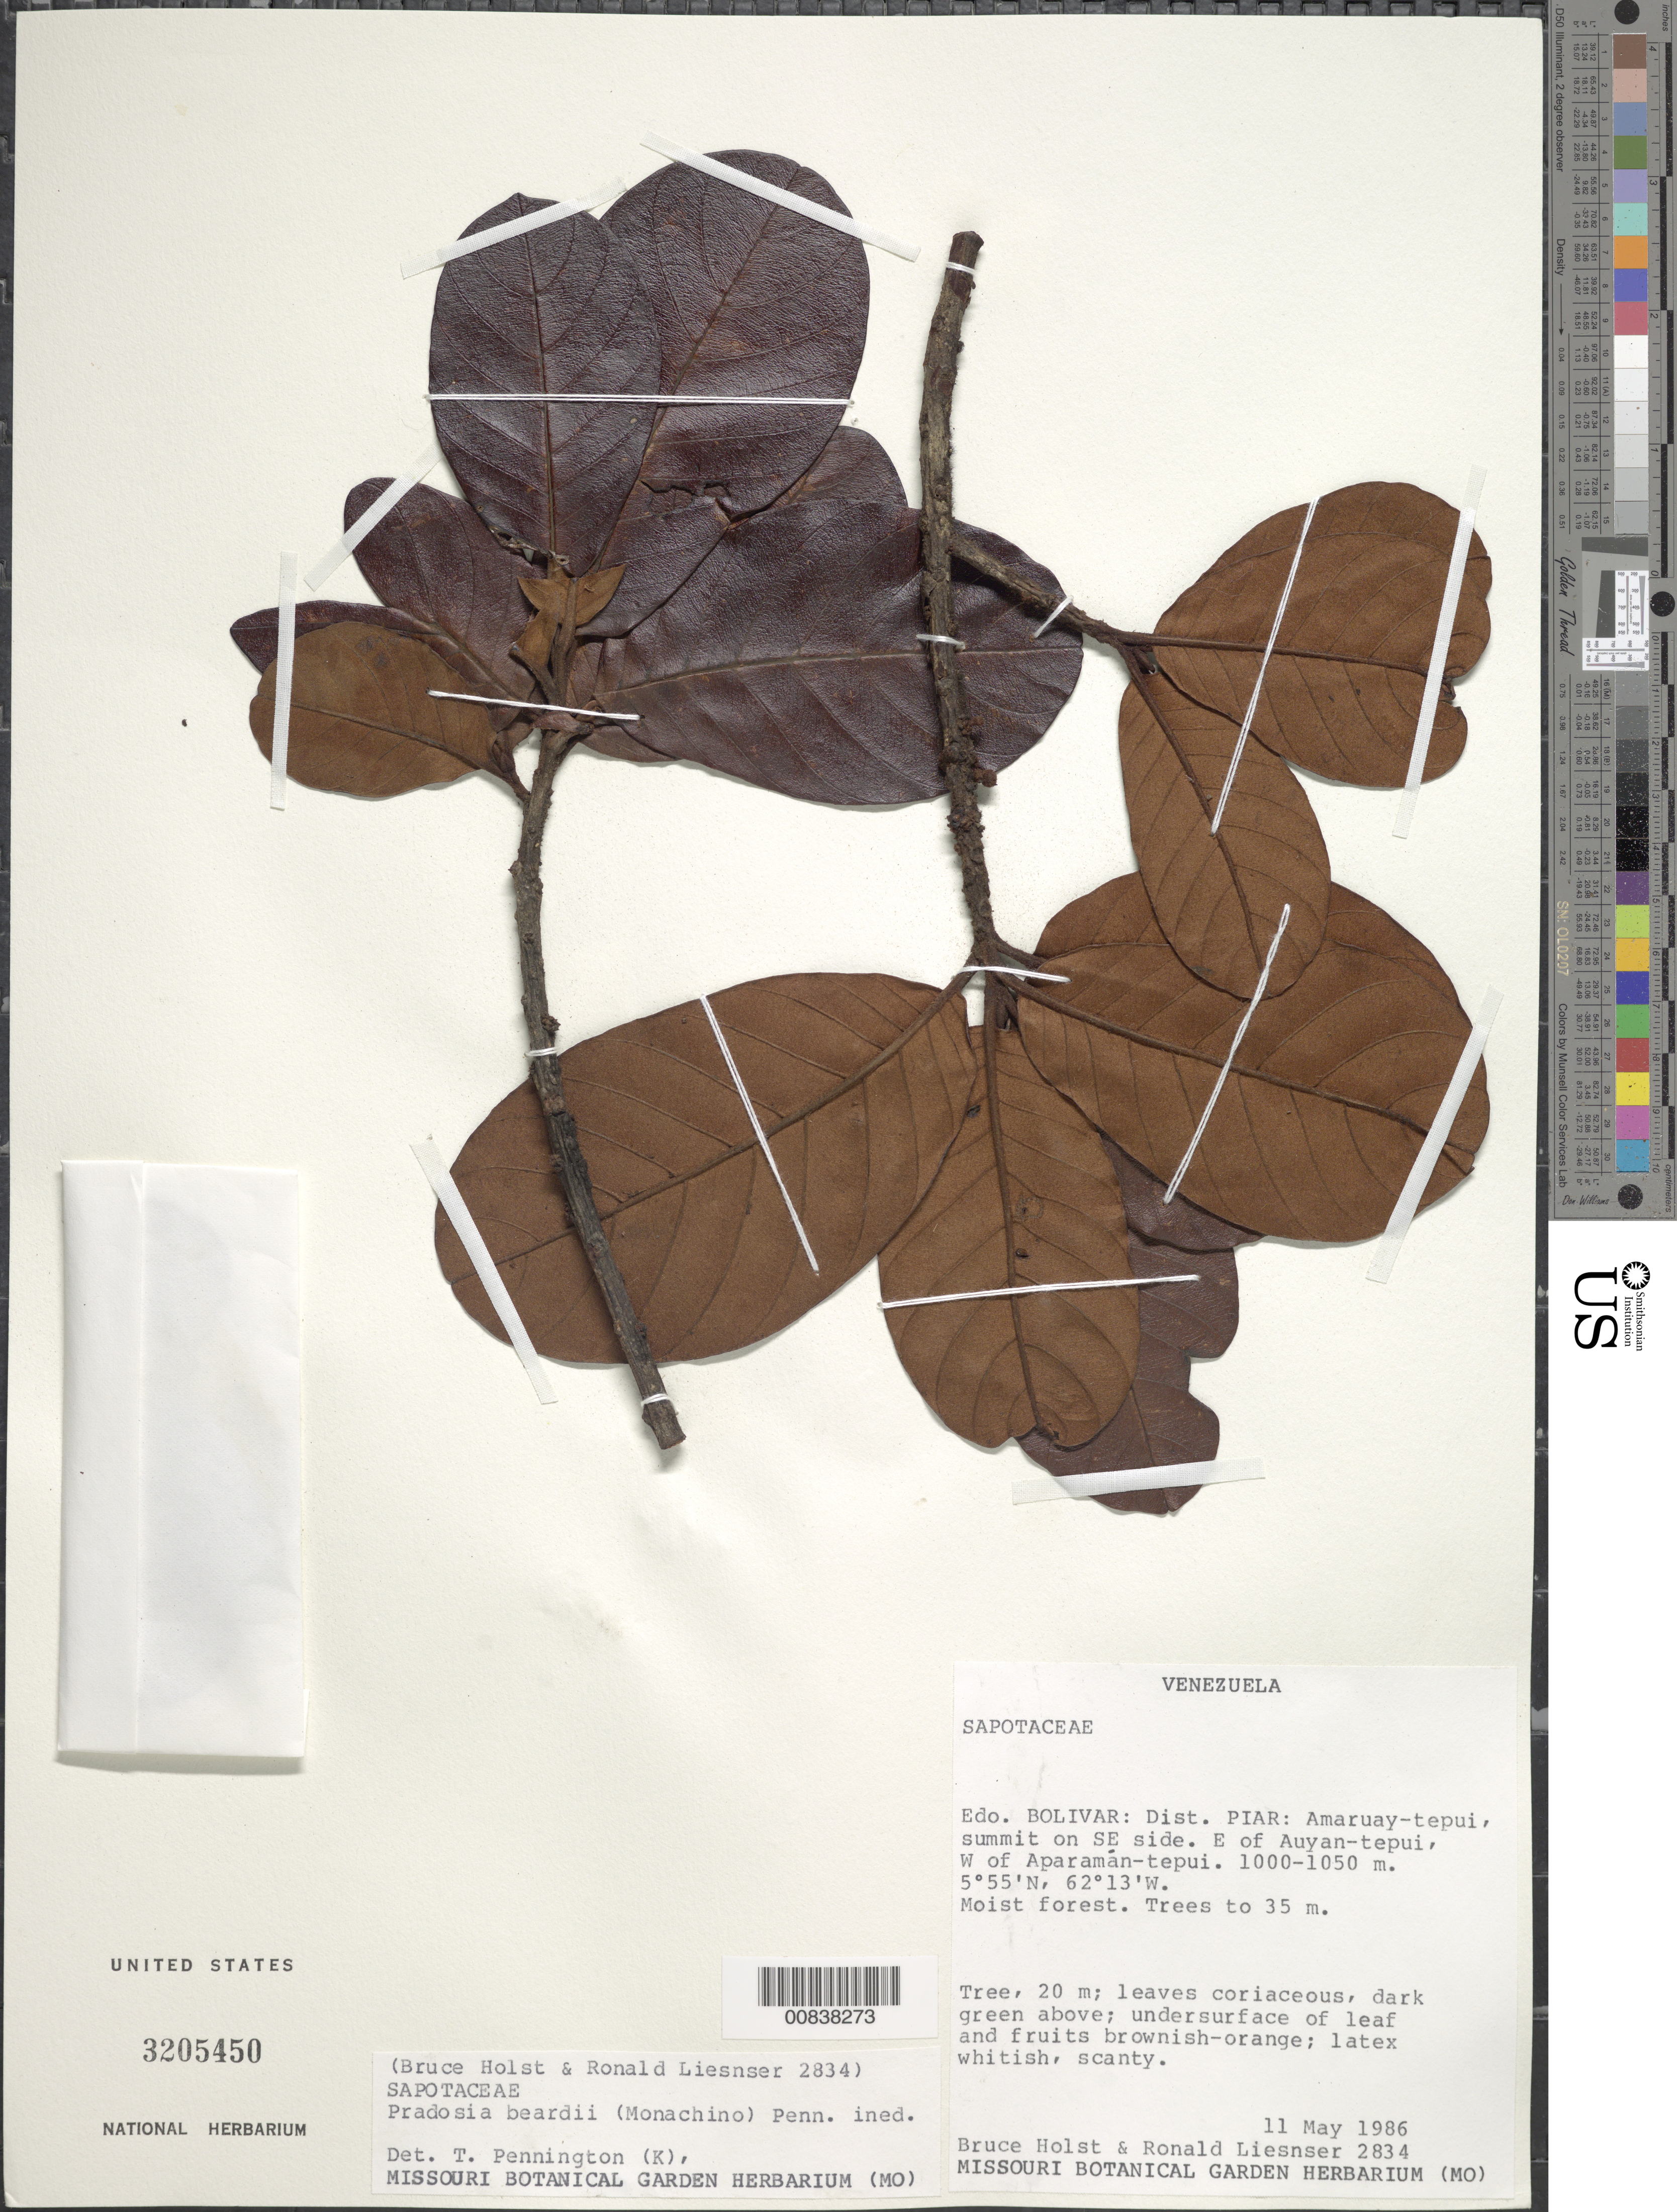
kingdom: Plantae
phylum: Tracheophyta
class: Magnoliopsida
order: Ericales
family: Sapotaceae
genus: Pradosia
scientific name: Pradosia beardii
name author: (Monach.) T.D. Penn.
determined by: Pennington, T. D., (K)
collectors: B. Holst & R. L. Liesner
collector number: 2834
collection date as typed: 11-May-86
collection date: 1986-05-11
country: Venezuela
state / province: Bolívar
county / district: Piar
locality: Amaruay-tepuí, summit SE side; E of Auyan-tepuí, W of Aparaman-tepuí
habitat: Moist forest; trees to 35 m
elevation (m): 1000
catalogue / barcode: US 3205450